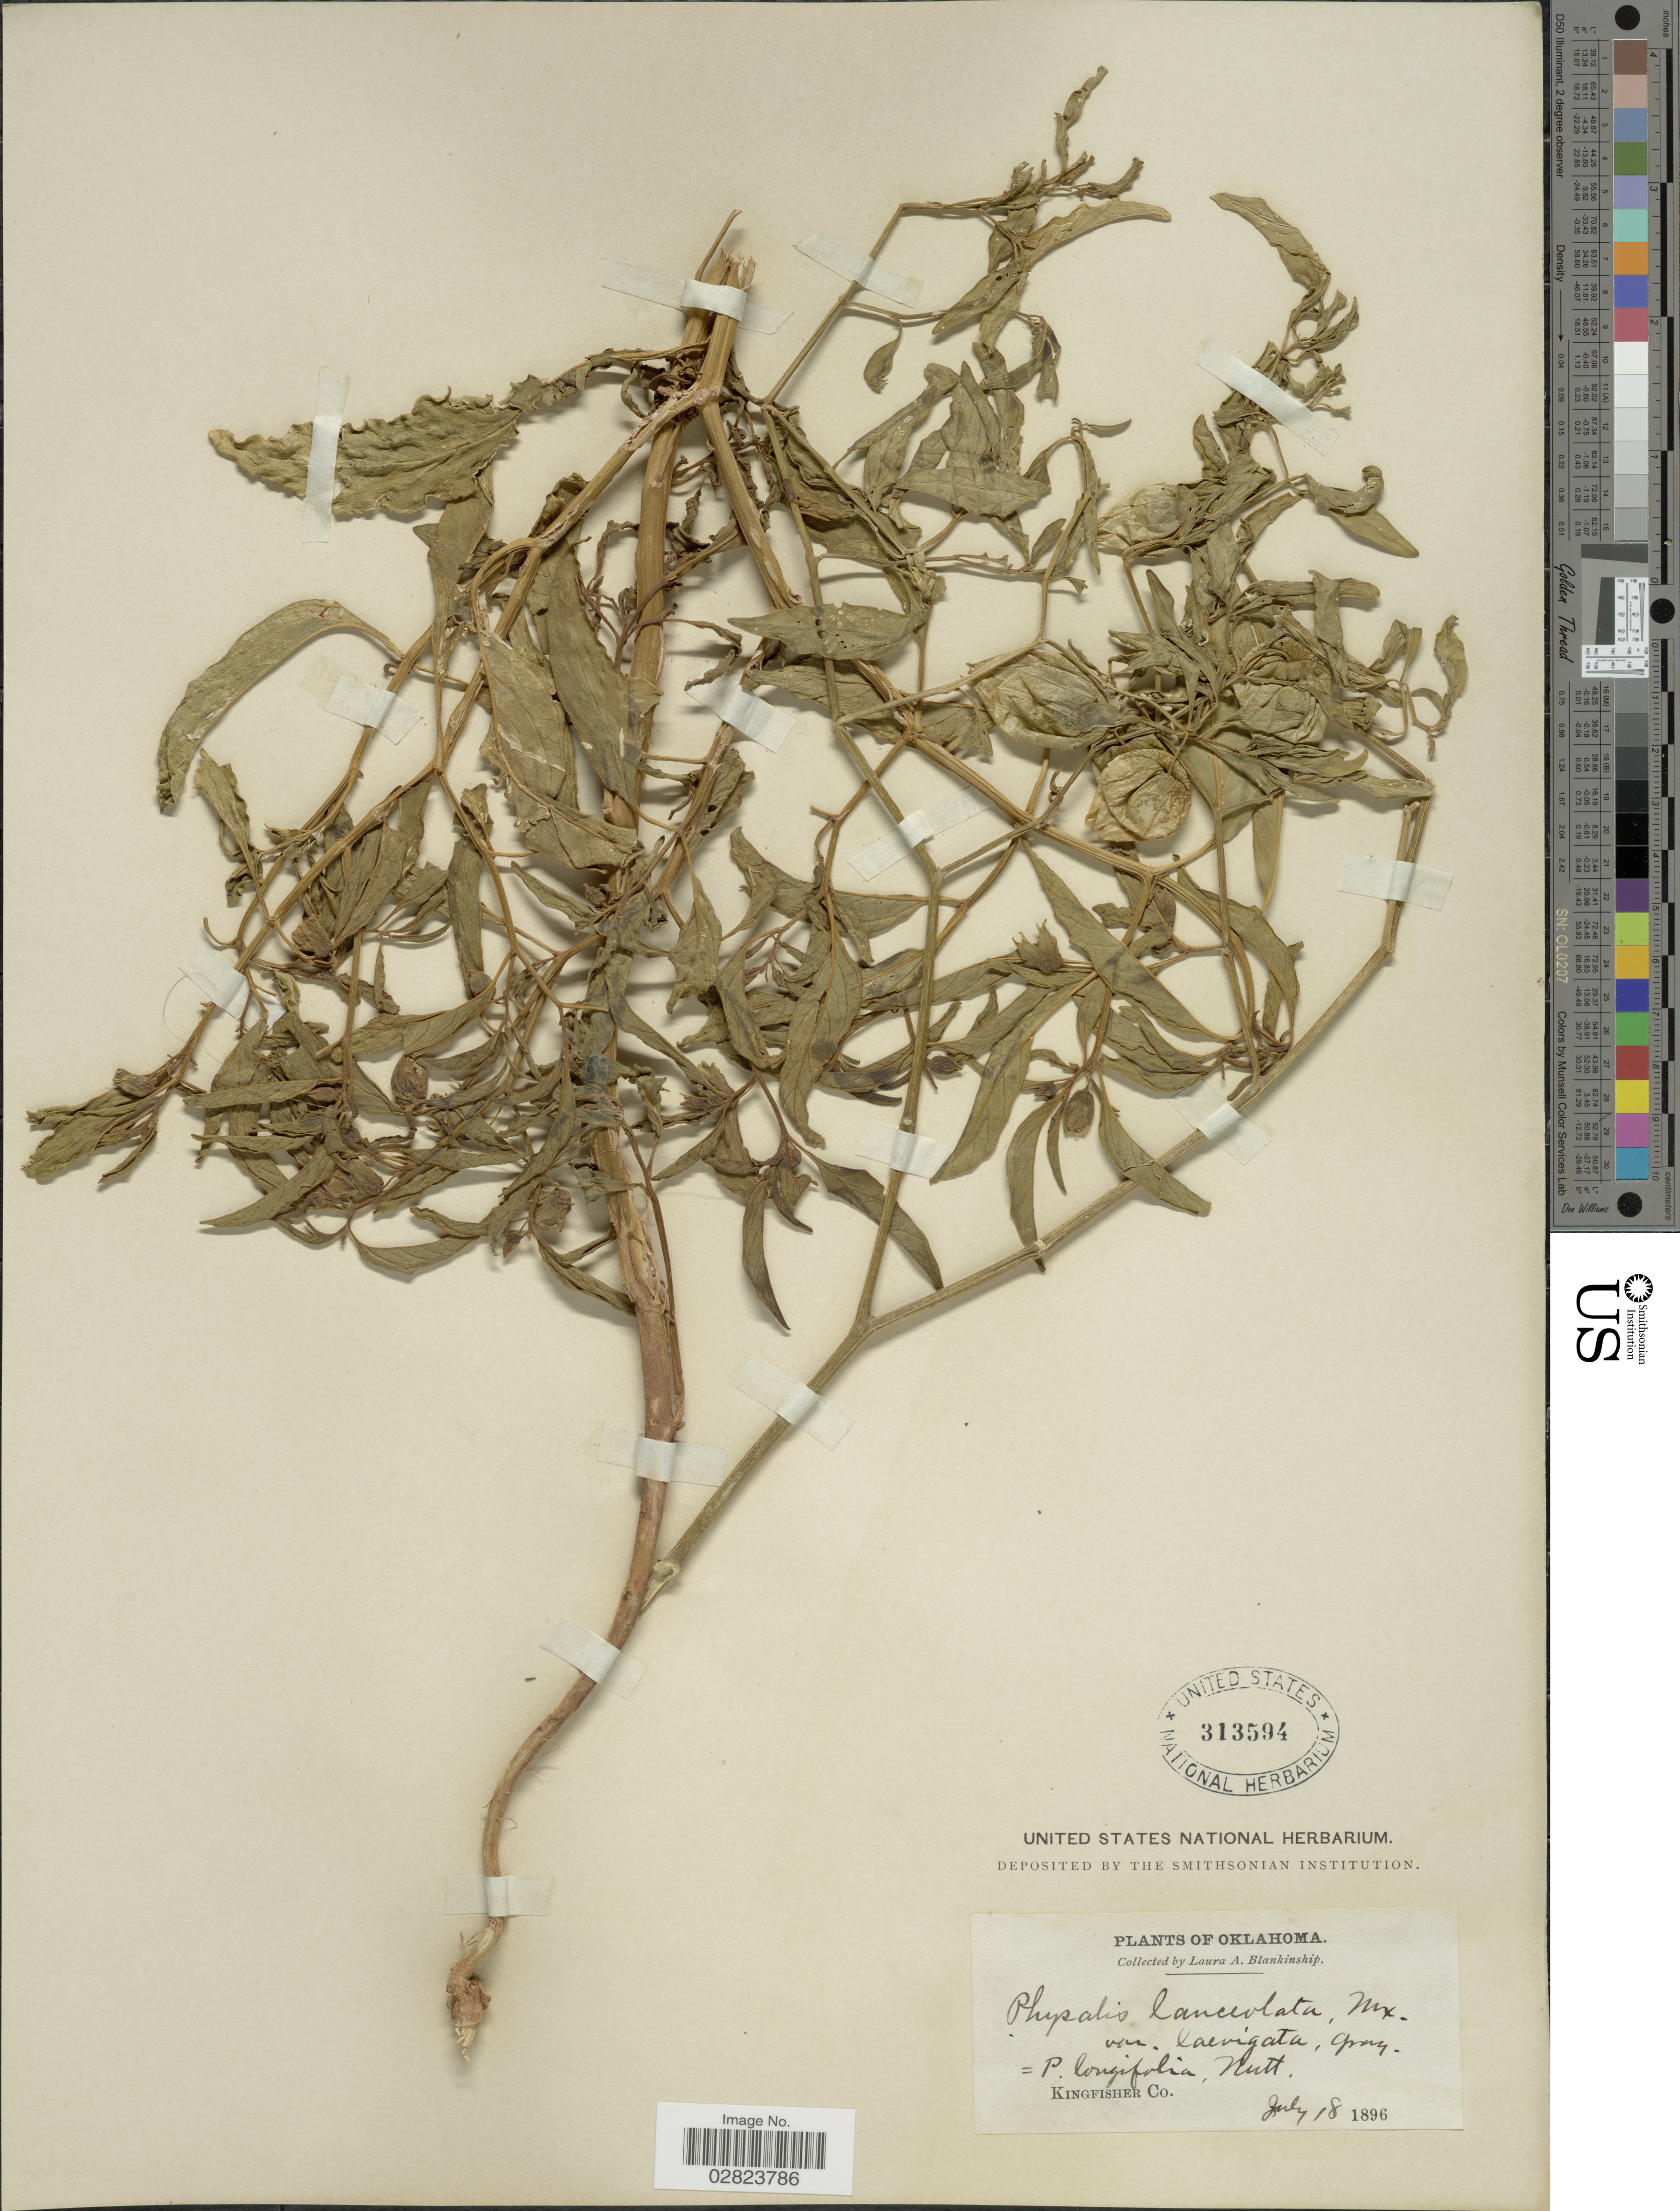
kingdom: Plantae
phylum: Tracheophyta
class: Magnoliopsida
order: Solanales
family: Solanaceae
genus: Physalis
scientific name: Physalis longifolia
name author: Nutt.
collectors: L. A. Blankinship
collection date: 1896-07-18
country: United States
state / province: Oklahoma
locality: Kingfisher Co.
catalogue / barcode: US 313594